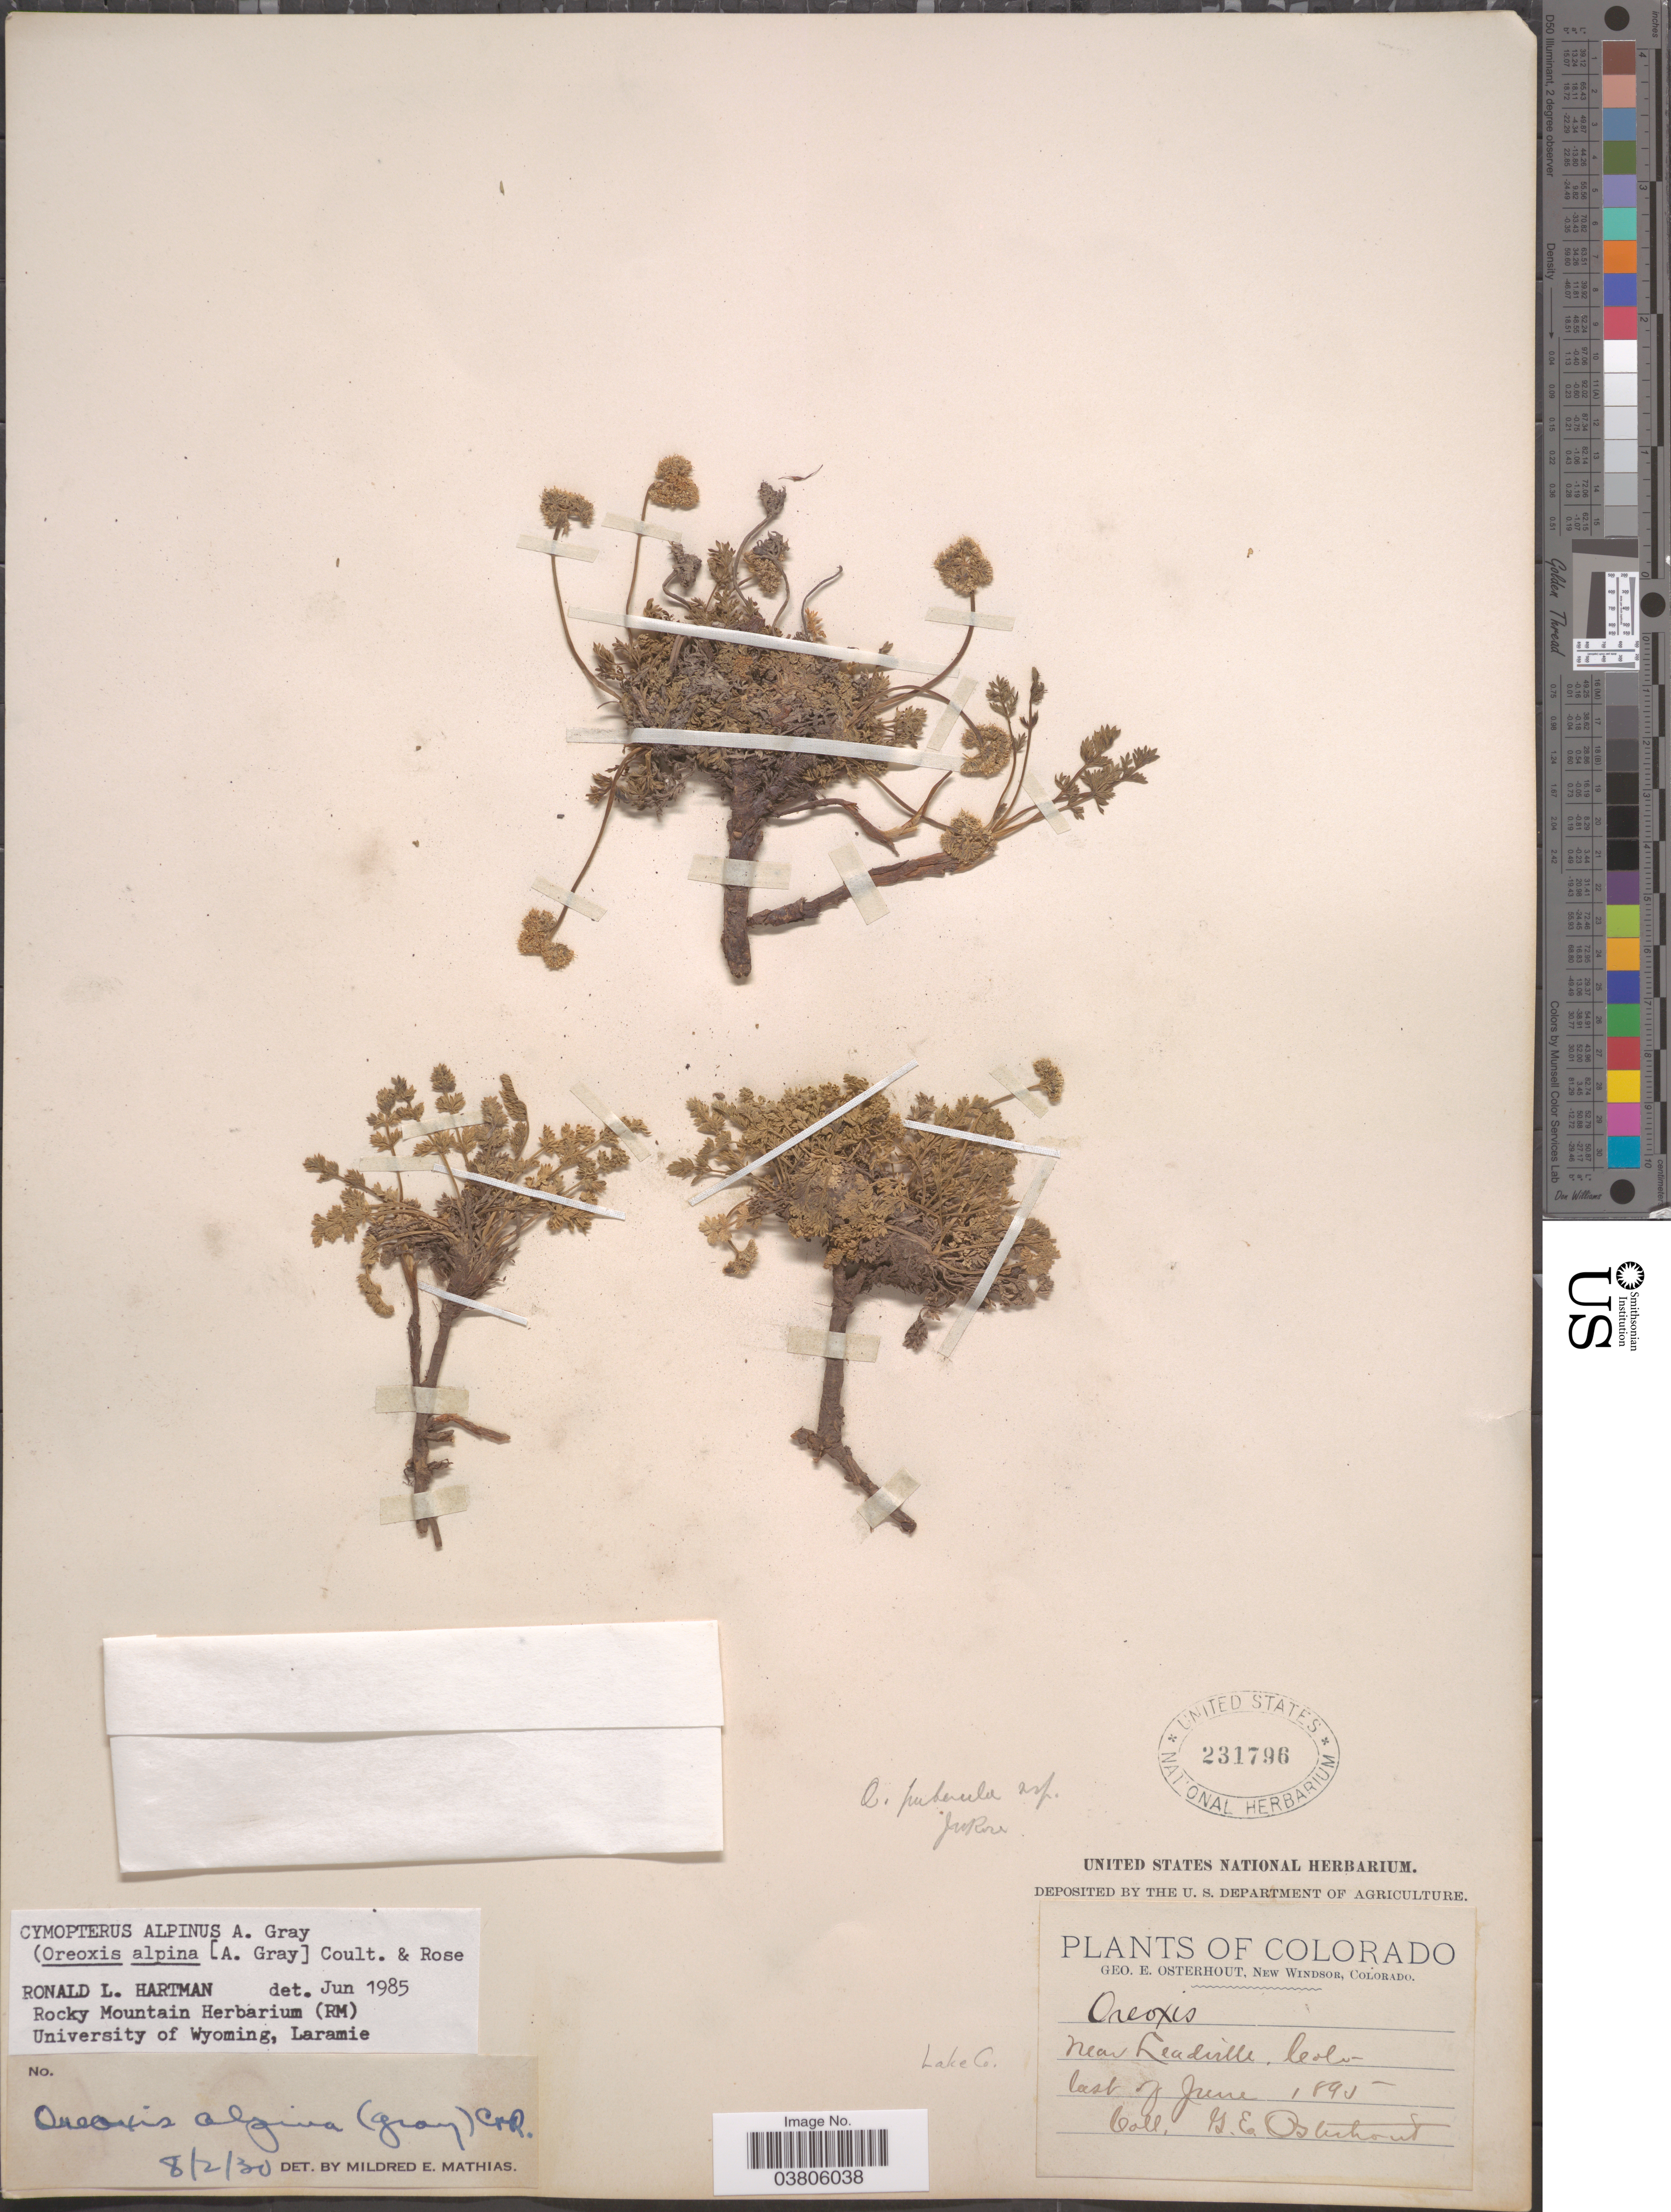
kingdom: Plantae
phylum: Tracheophyta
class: Magnoliopsida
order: Apiales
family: Apiaceae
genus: Cymopterus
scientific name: Cymopterus alpinus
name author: A. Gray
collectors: G. Osterhout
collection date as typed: Last of June 1895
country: United States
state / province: Colorado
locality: Lake Co. Near Leadville.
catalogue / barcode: US 231796